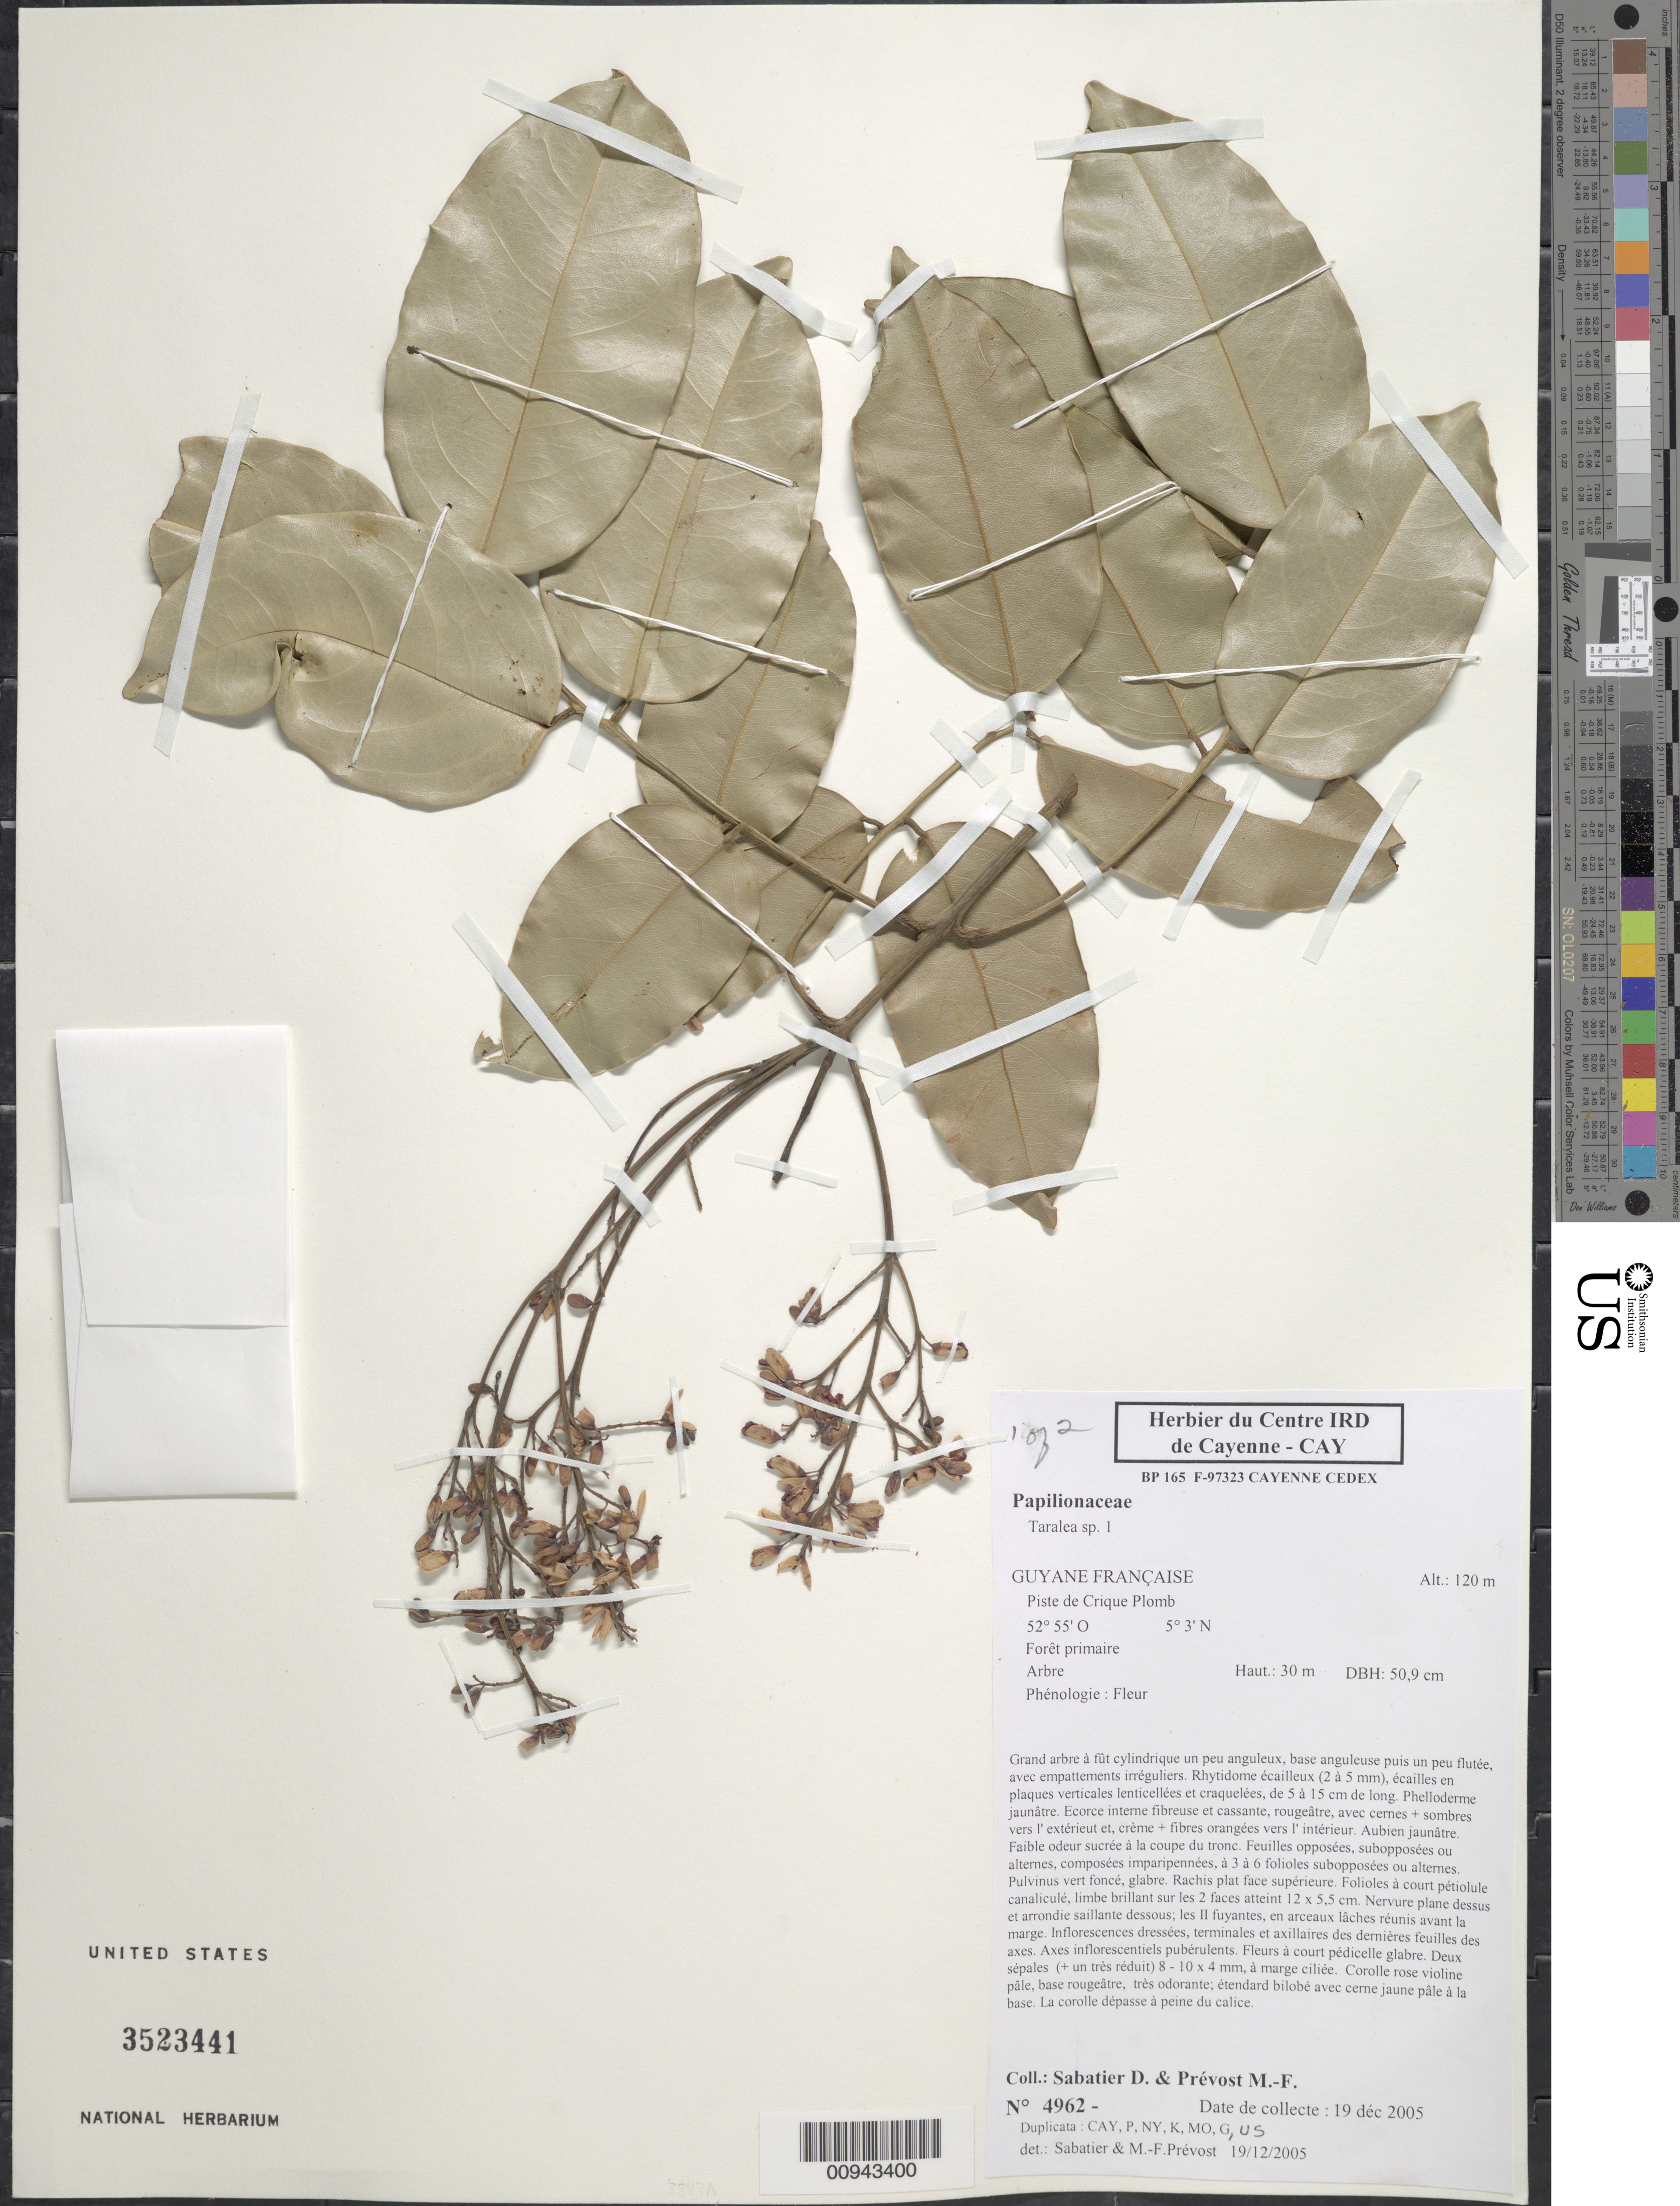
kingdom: Plantae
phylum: Tracheophyta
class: Magnoliopsida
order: Fabales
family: Fabaceae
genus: Taralea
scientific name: Taralea sp.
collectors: D. Sabatier & M.-F. Prévost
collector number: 4962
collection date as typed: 19-Dec-05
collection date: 2005-12-19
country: French Guiana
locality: Piste de Crique Plomb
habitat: Foret primaire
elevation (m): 120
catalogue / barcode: US 3523441